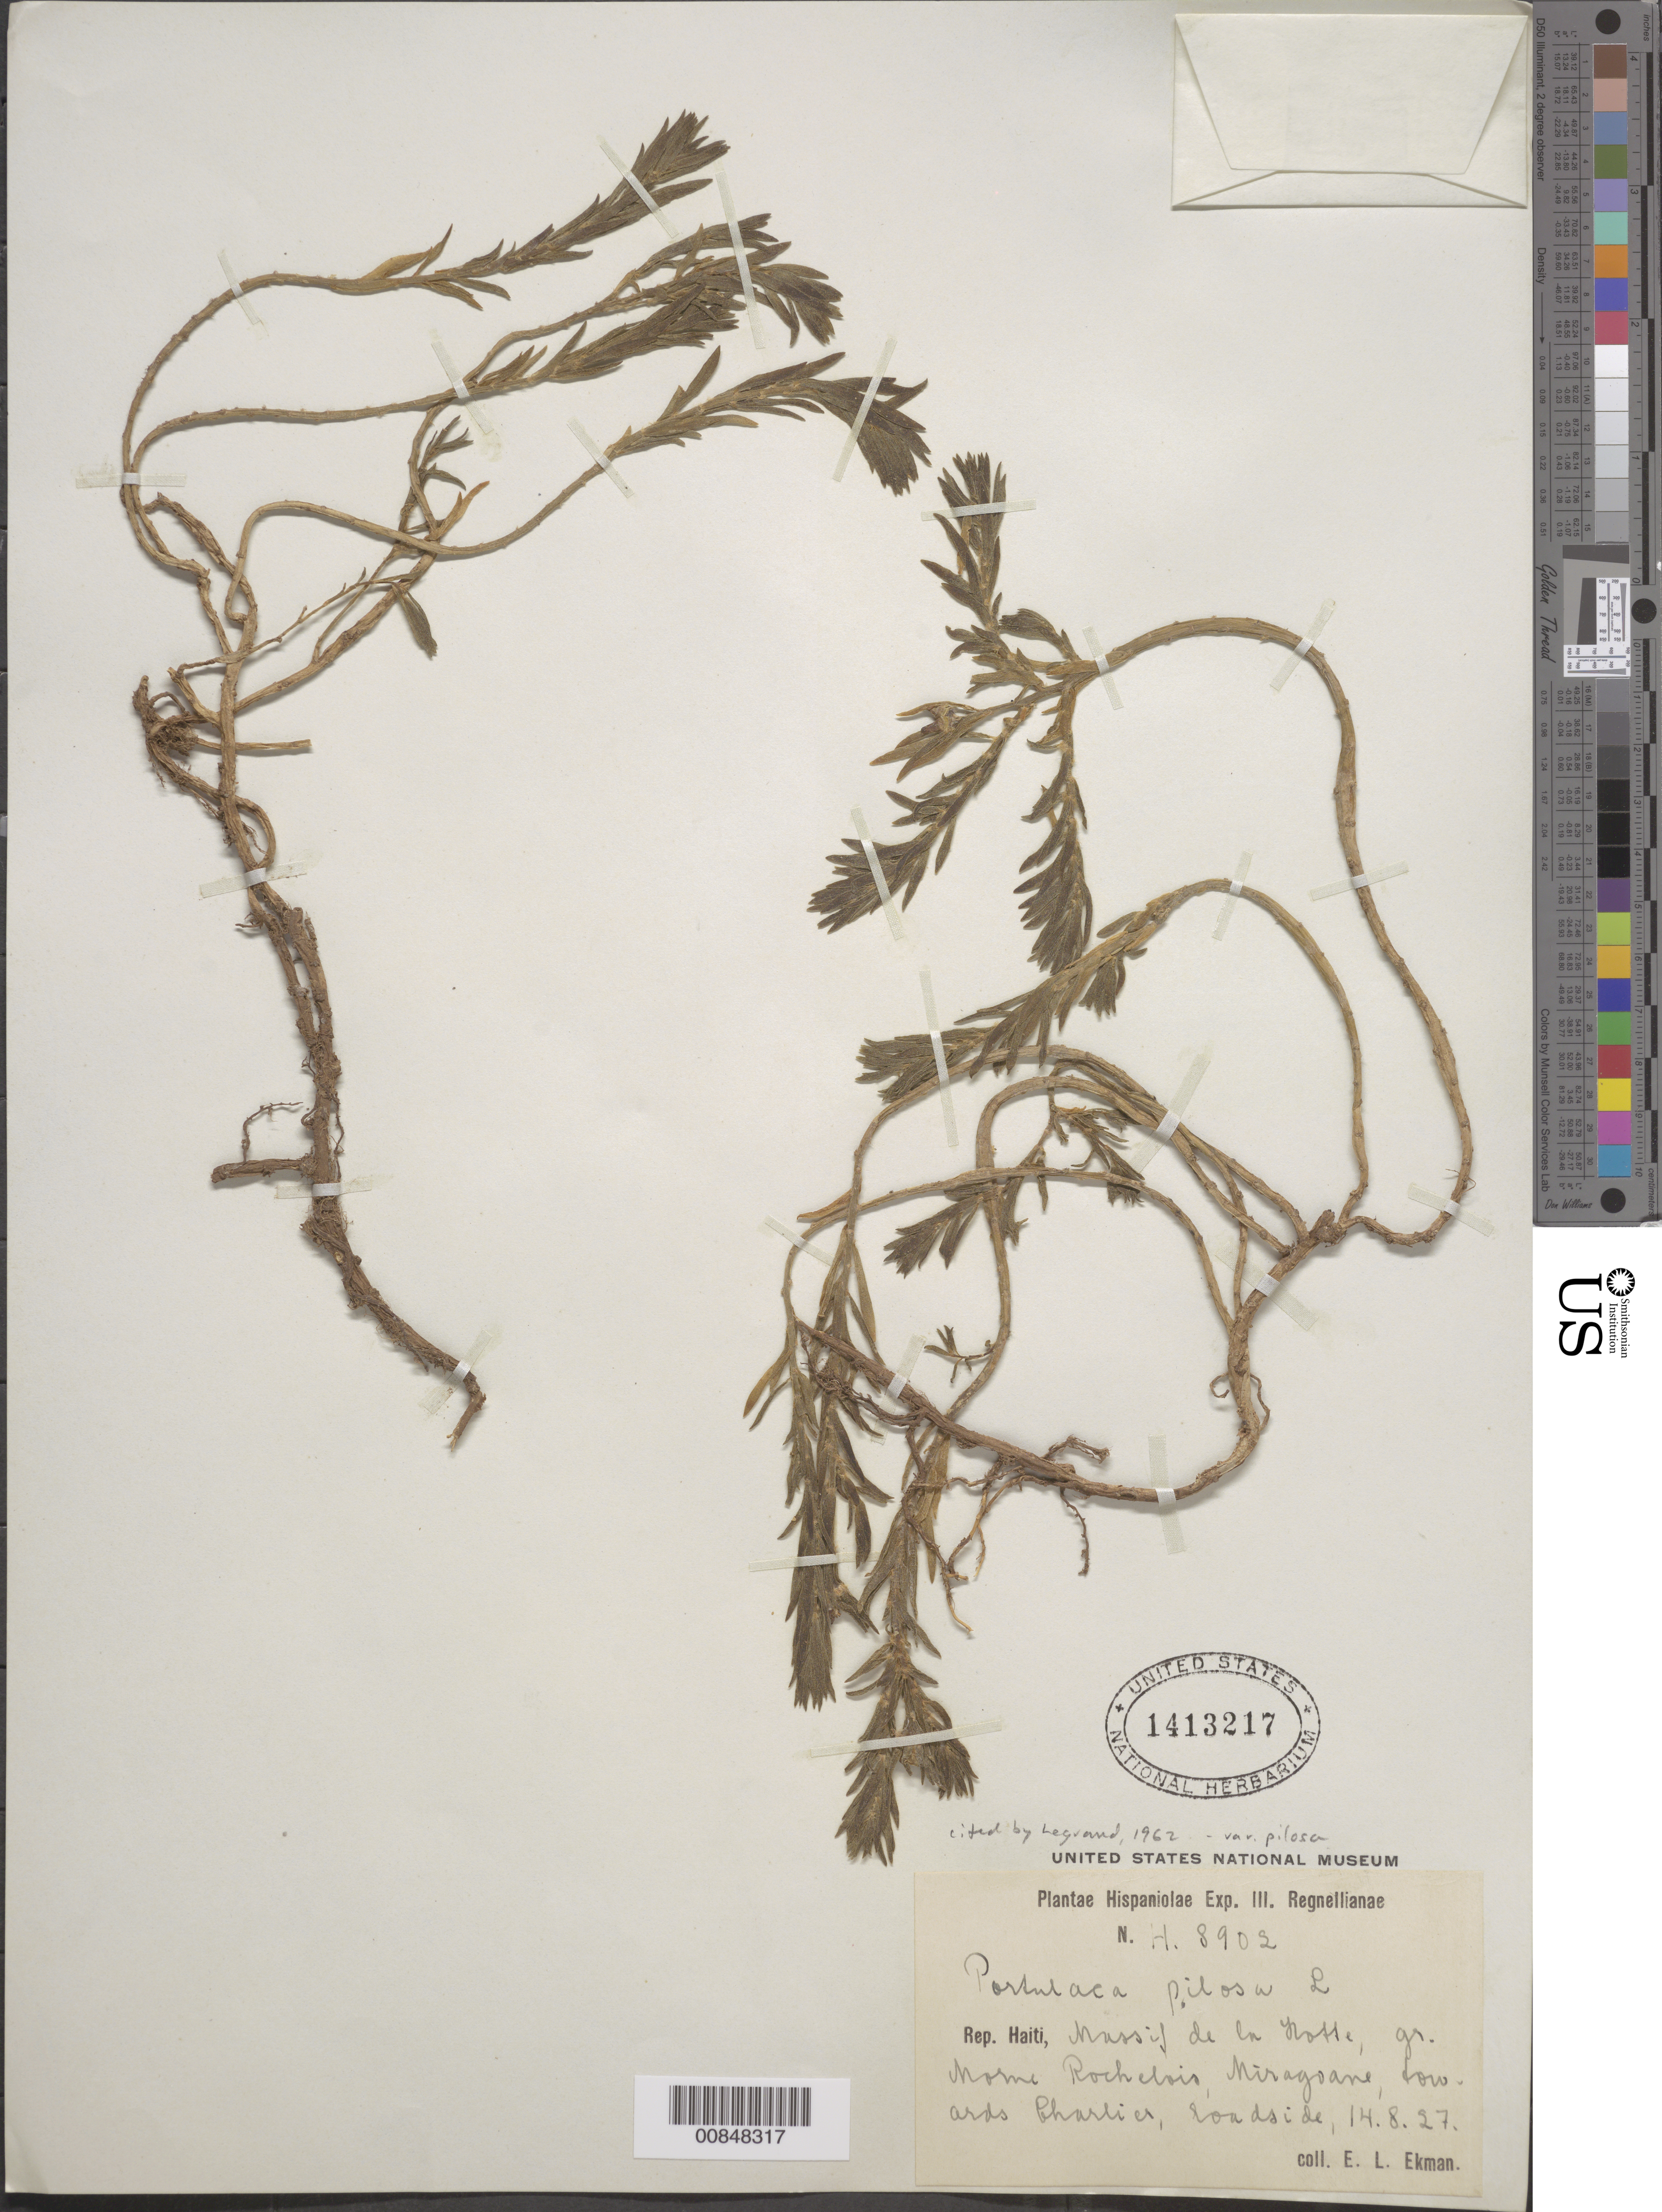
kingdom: Plantae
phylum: Tracheophyta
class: Magnoliopsida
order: Caryophyllales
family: Portulacaceae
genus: Portulaca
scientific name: Portulaca pilosa var. pilosa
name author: L.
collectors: E. L. Ekman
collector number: H 8902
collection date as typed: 14 Aug 1927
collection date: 1927-08-14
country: Haiti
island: Hispaniola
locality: Massif de la Hotte, gr. Morne Rochelois, Miragoane, towards Charlier.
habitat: Roadside.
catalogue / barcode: US 1413217